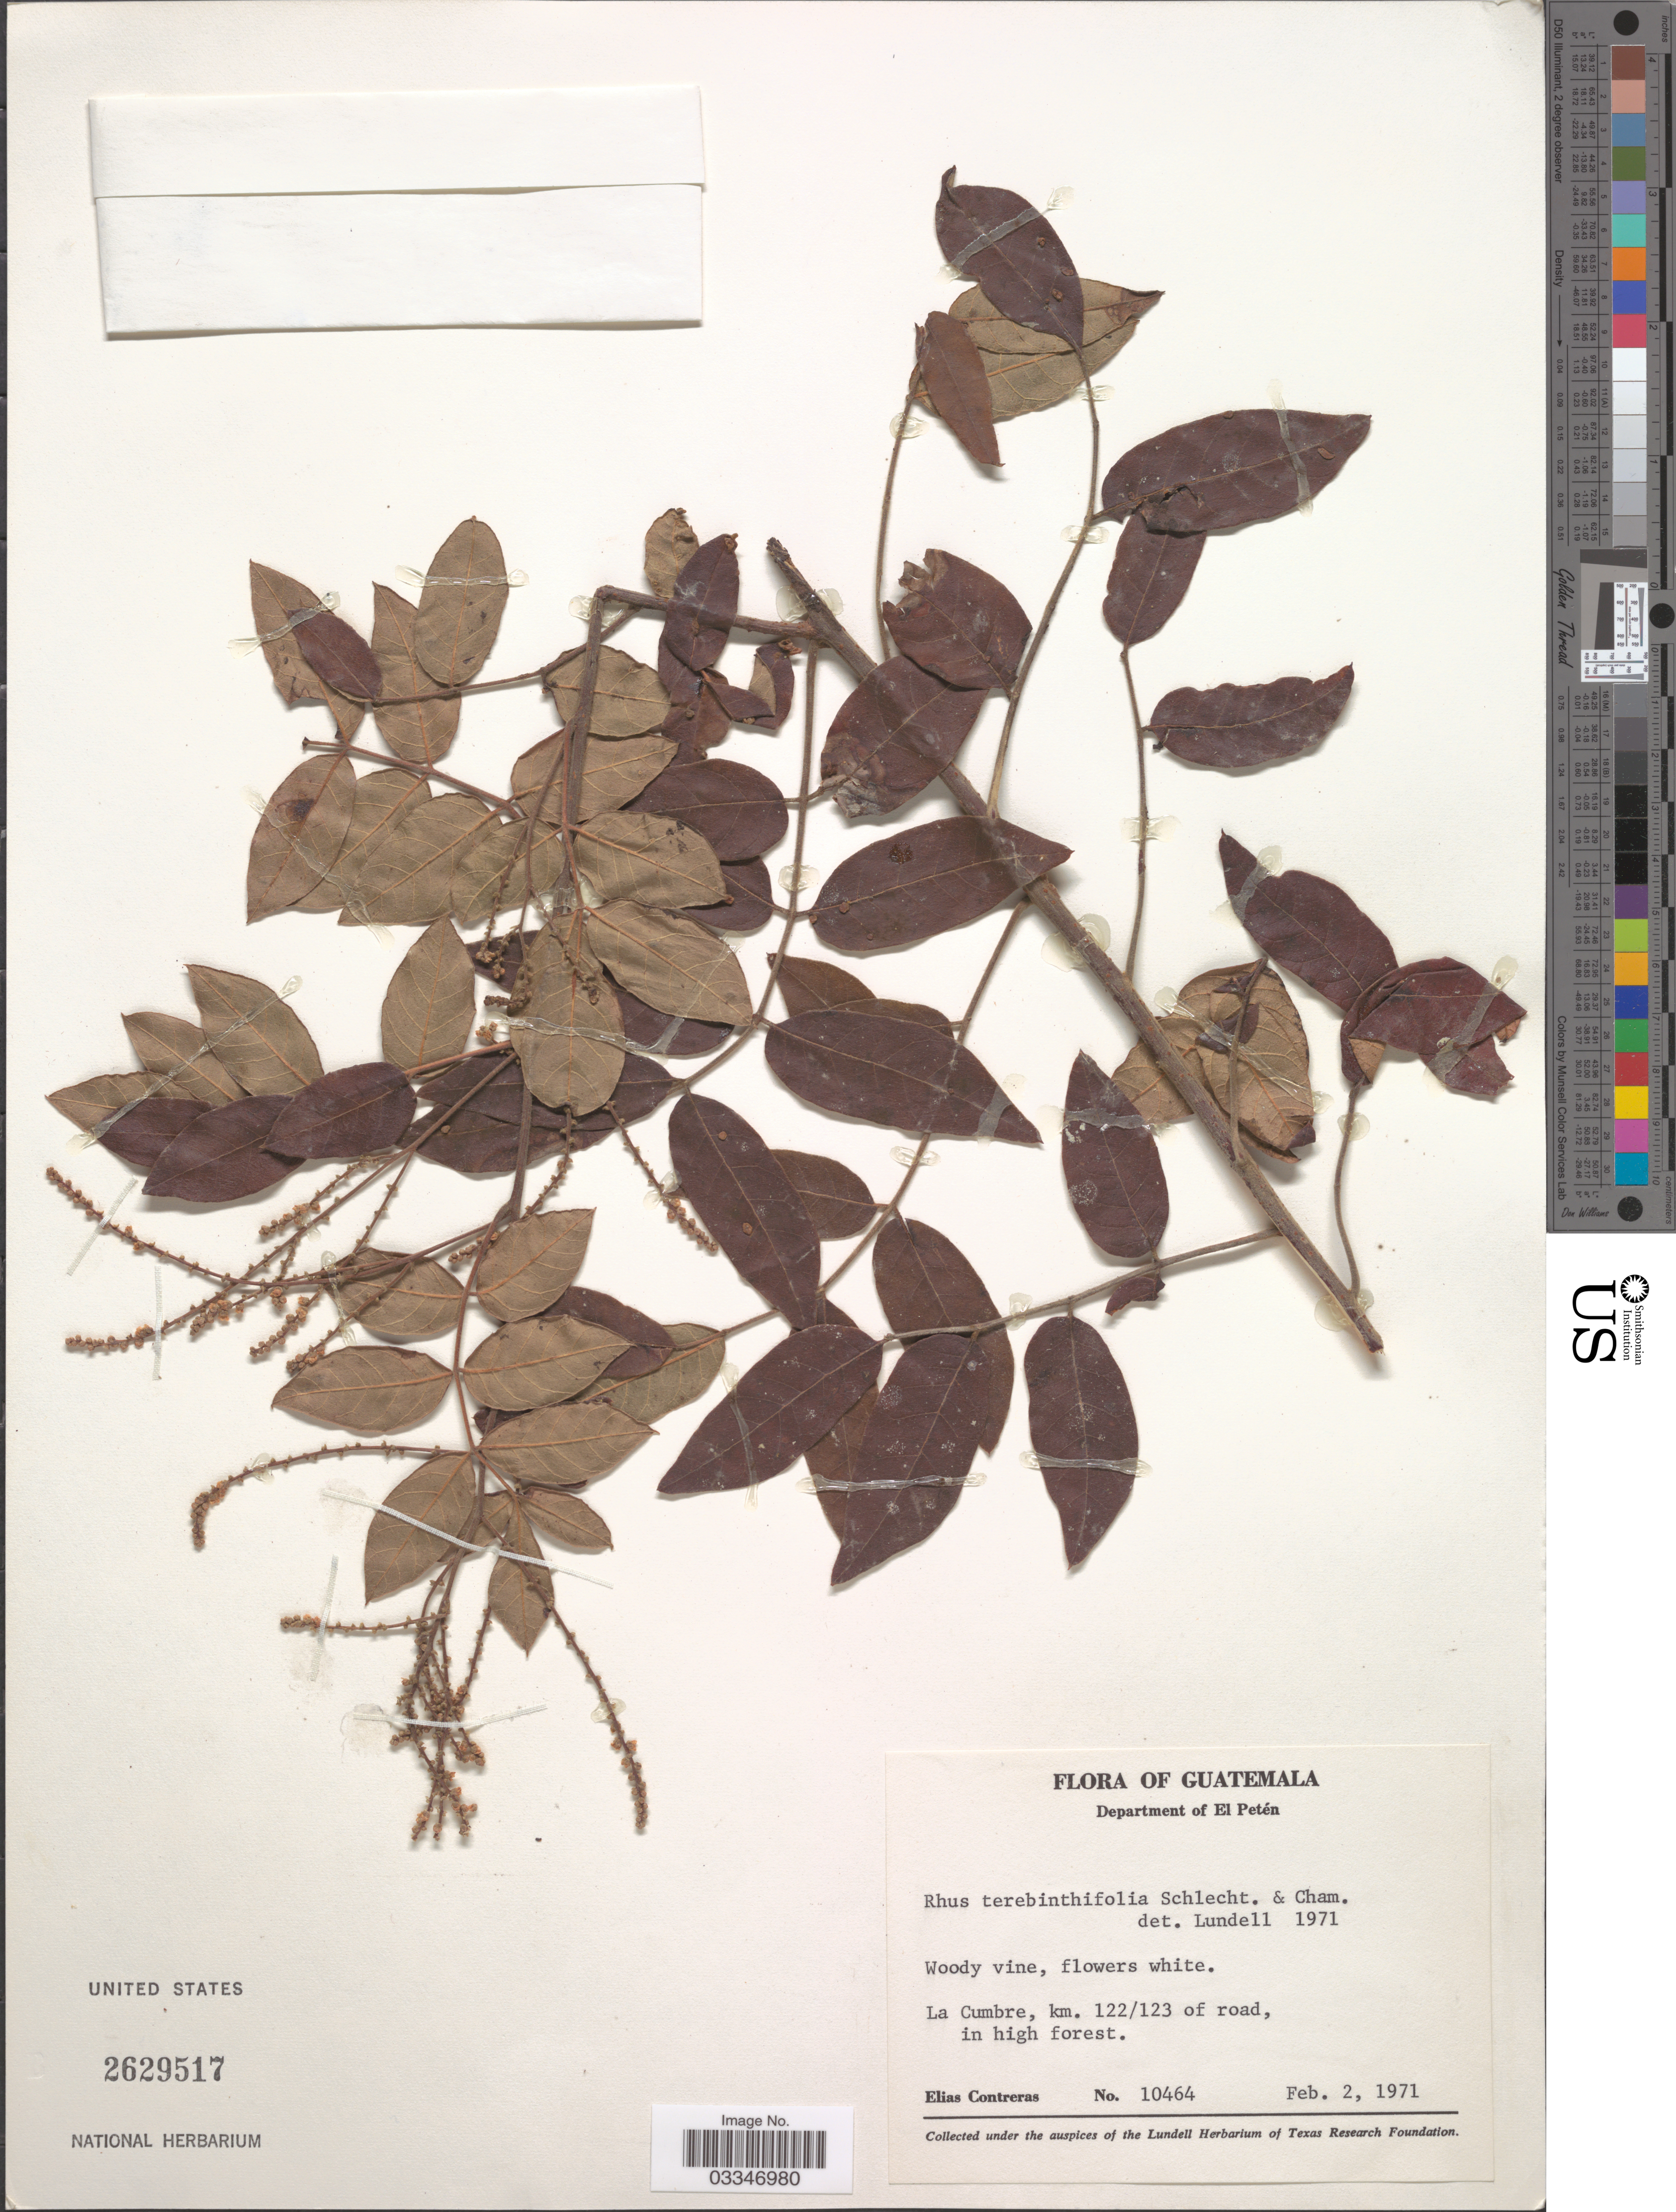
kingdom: Plantae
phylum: Tracheophyta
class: Magnoliopsida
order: Sapindales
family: Anacardiaceae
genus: Rhus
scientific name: Rhus terebinthifolia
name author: Schltdl. & Cham.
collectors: E. Contreras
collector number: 10464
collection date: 1971-02-02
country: Guatemala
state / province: El Petén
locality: Department of El Petén, La Cumbre, km. 122/123 of road.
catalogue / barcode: US 2629517